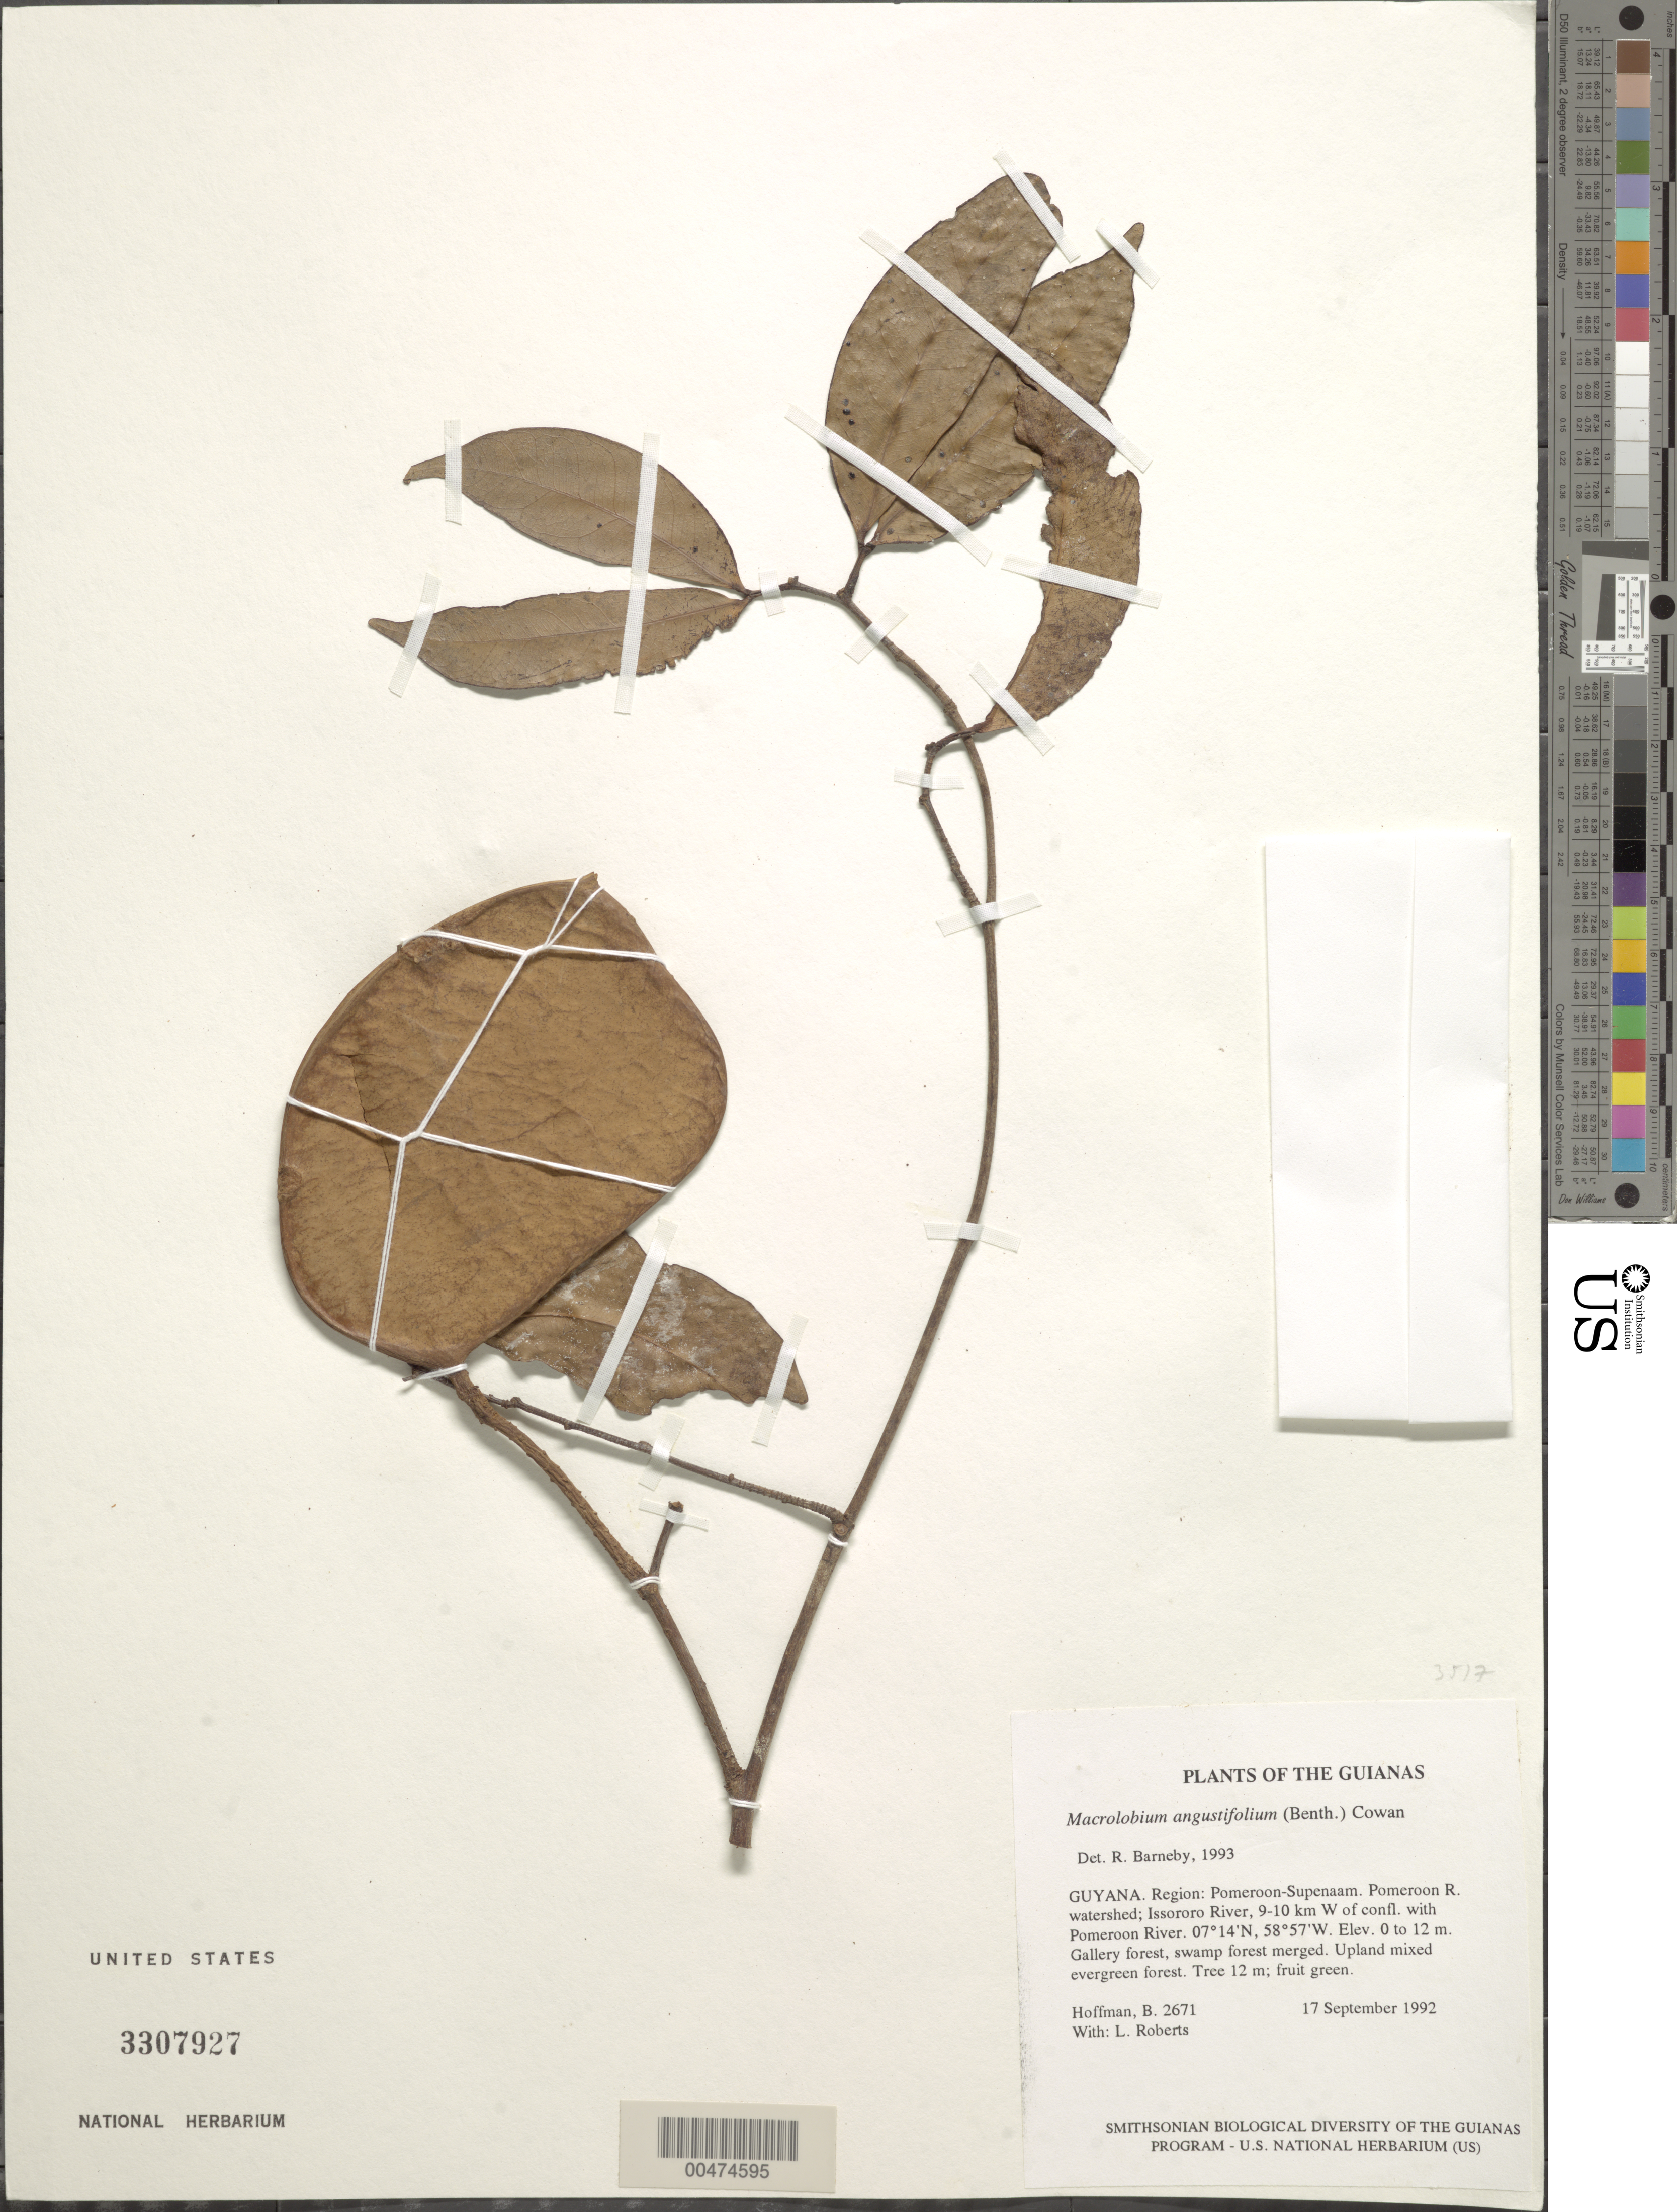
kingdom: Plantae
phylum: Tracheophyta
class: Magnoliopsida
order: Fabales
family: Fabaceae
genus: Macrolobium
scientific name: Macrolobium bifolium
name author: (Aubl.) Pers.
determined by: Trujillo, A. M.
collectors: B. Hoffman & L. Roberts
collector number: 2671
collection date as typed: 17 September 1992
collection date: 1992-09-17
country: Guyana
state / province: Pomeroon-Supenaam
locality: Pomeroon River watershed; Issororo River, 9-10 km W of confluence with Pomeroon River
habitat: Gallery forest, swamp forest merged. Upland mixed evergreen forest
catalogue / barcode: US 3307927